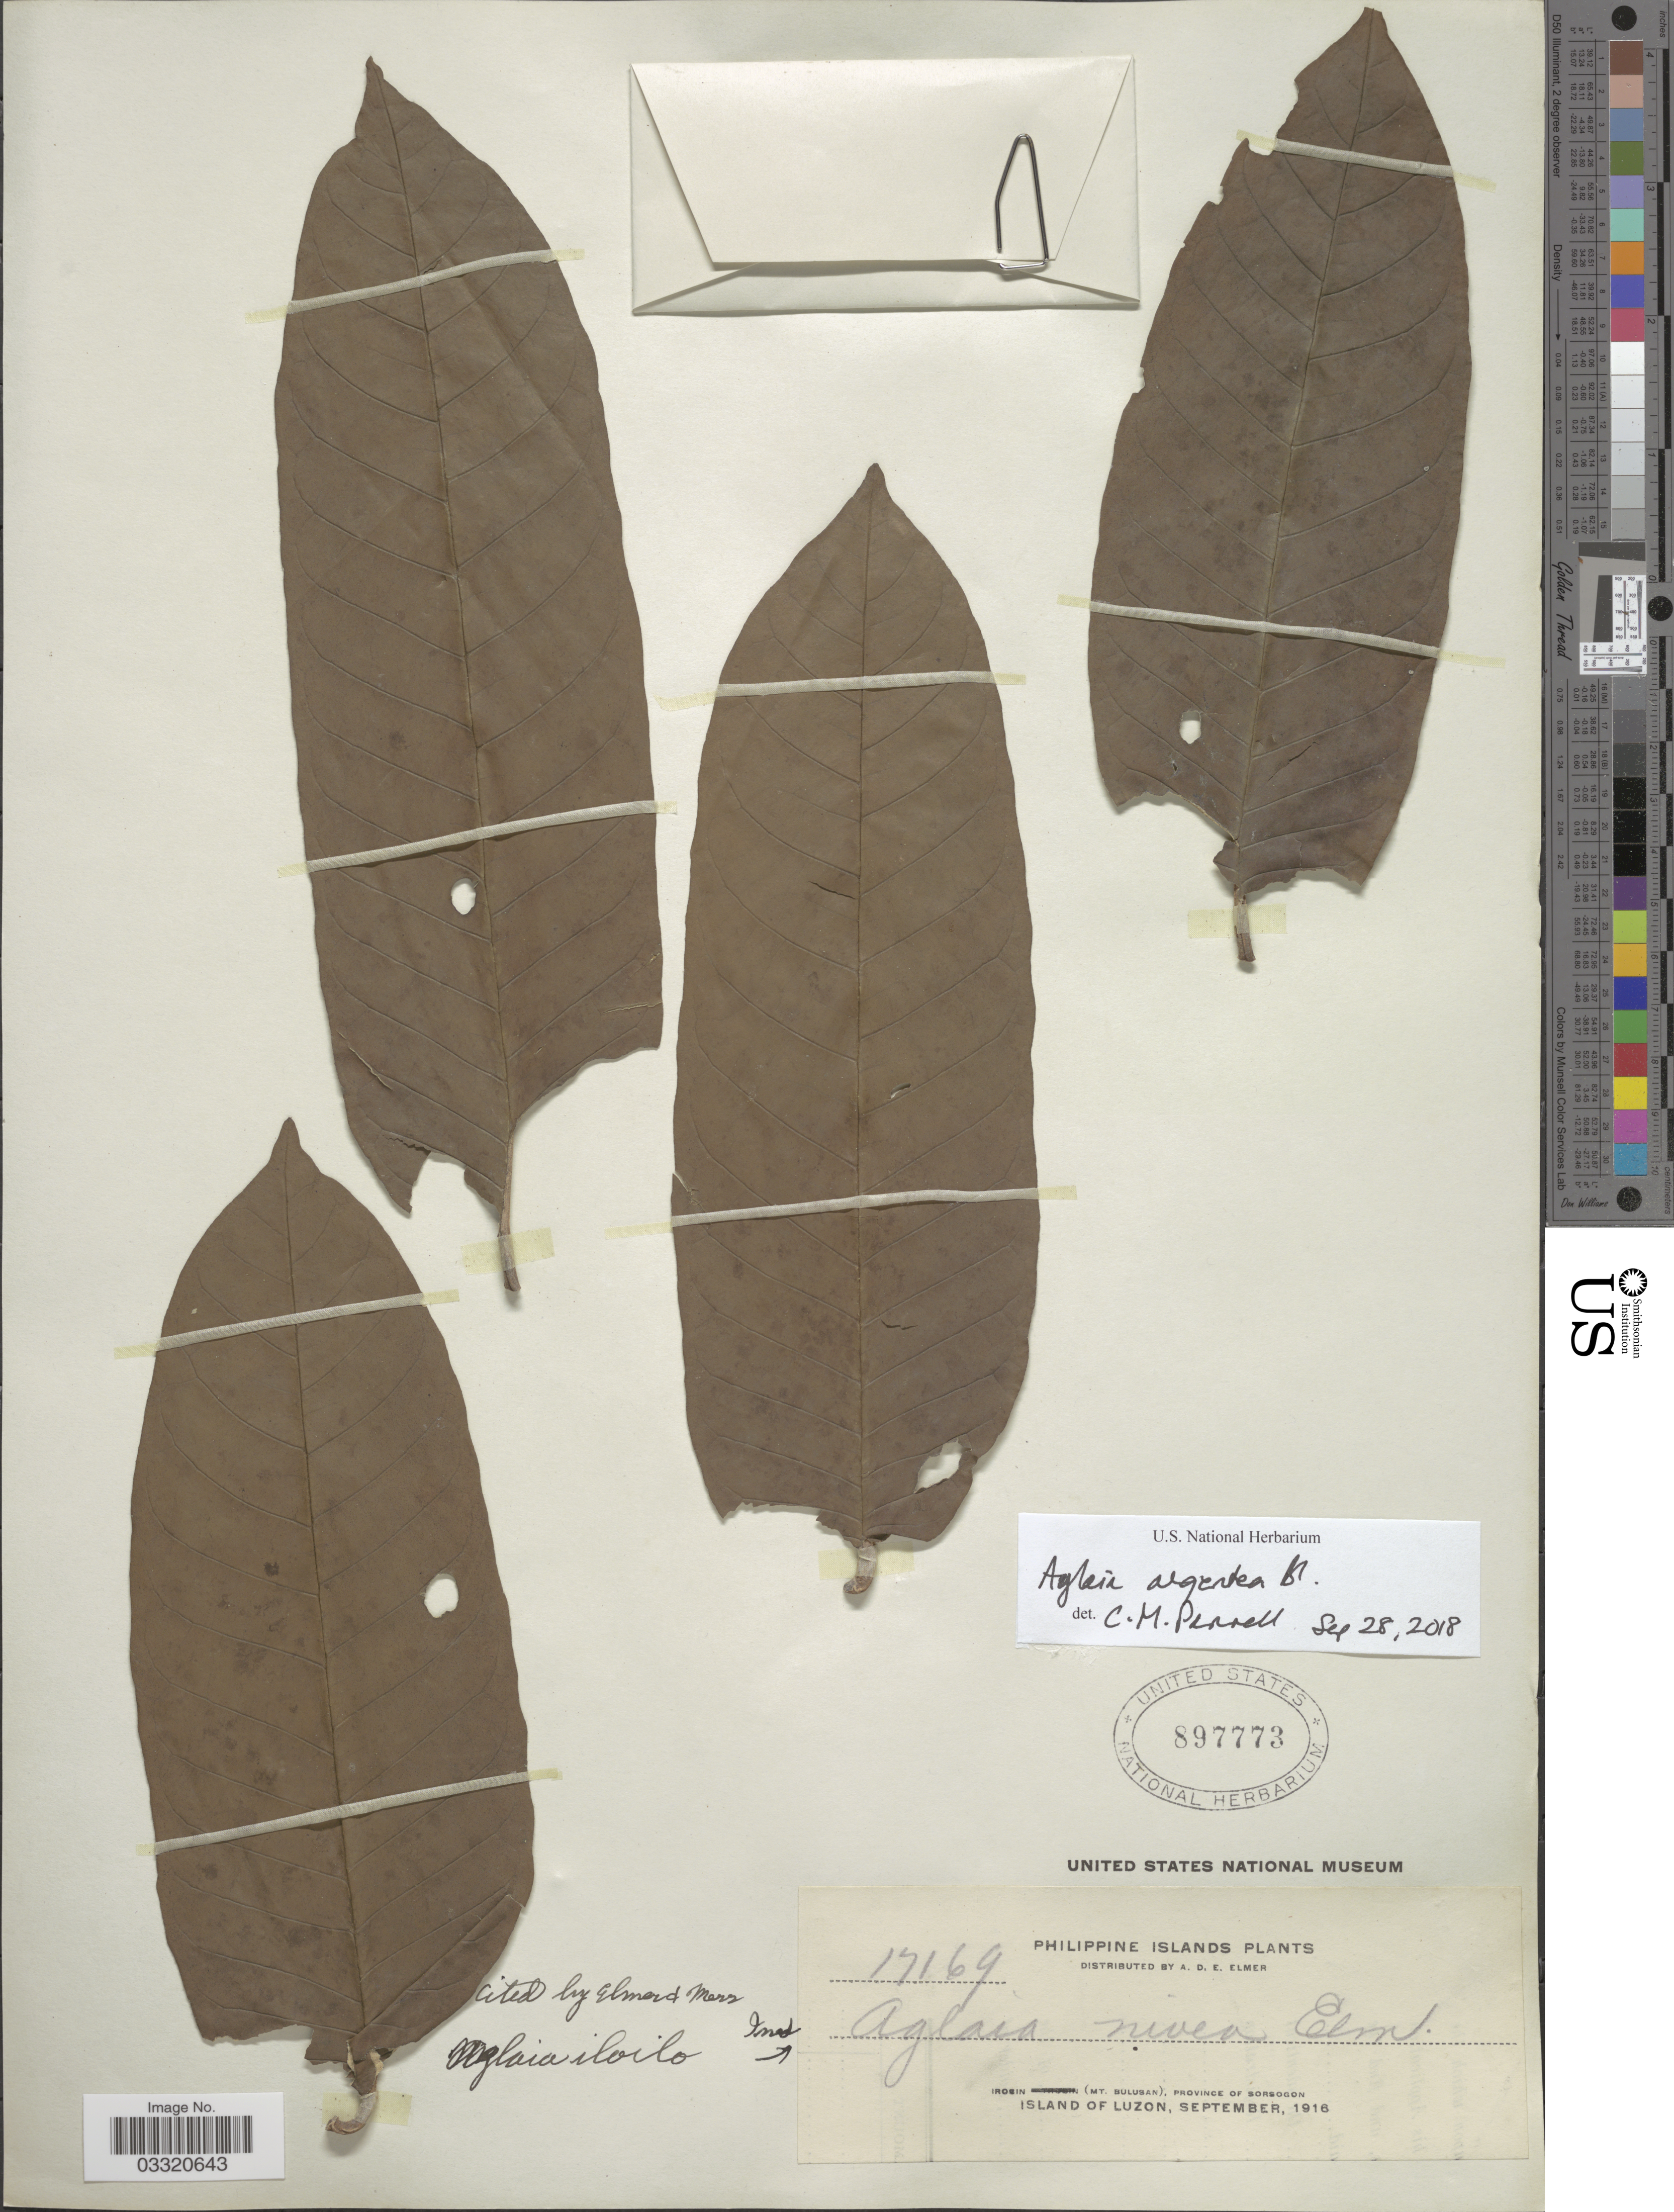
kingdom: Plantae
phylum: Tracheophyta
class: Magnoliopsida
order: Sapindales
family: Meliaceae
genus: Aglaia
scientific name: Aglaia argentea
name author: Blume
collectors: A. D. E. Elmer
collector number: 17169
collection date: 1916-09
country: Philippines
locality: Philippine Islands. Irosin (Mt. Bulusan), province of Sorsogon. Island of Luzon.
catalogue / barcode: US 897773